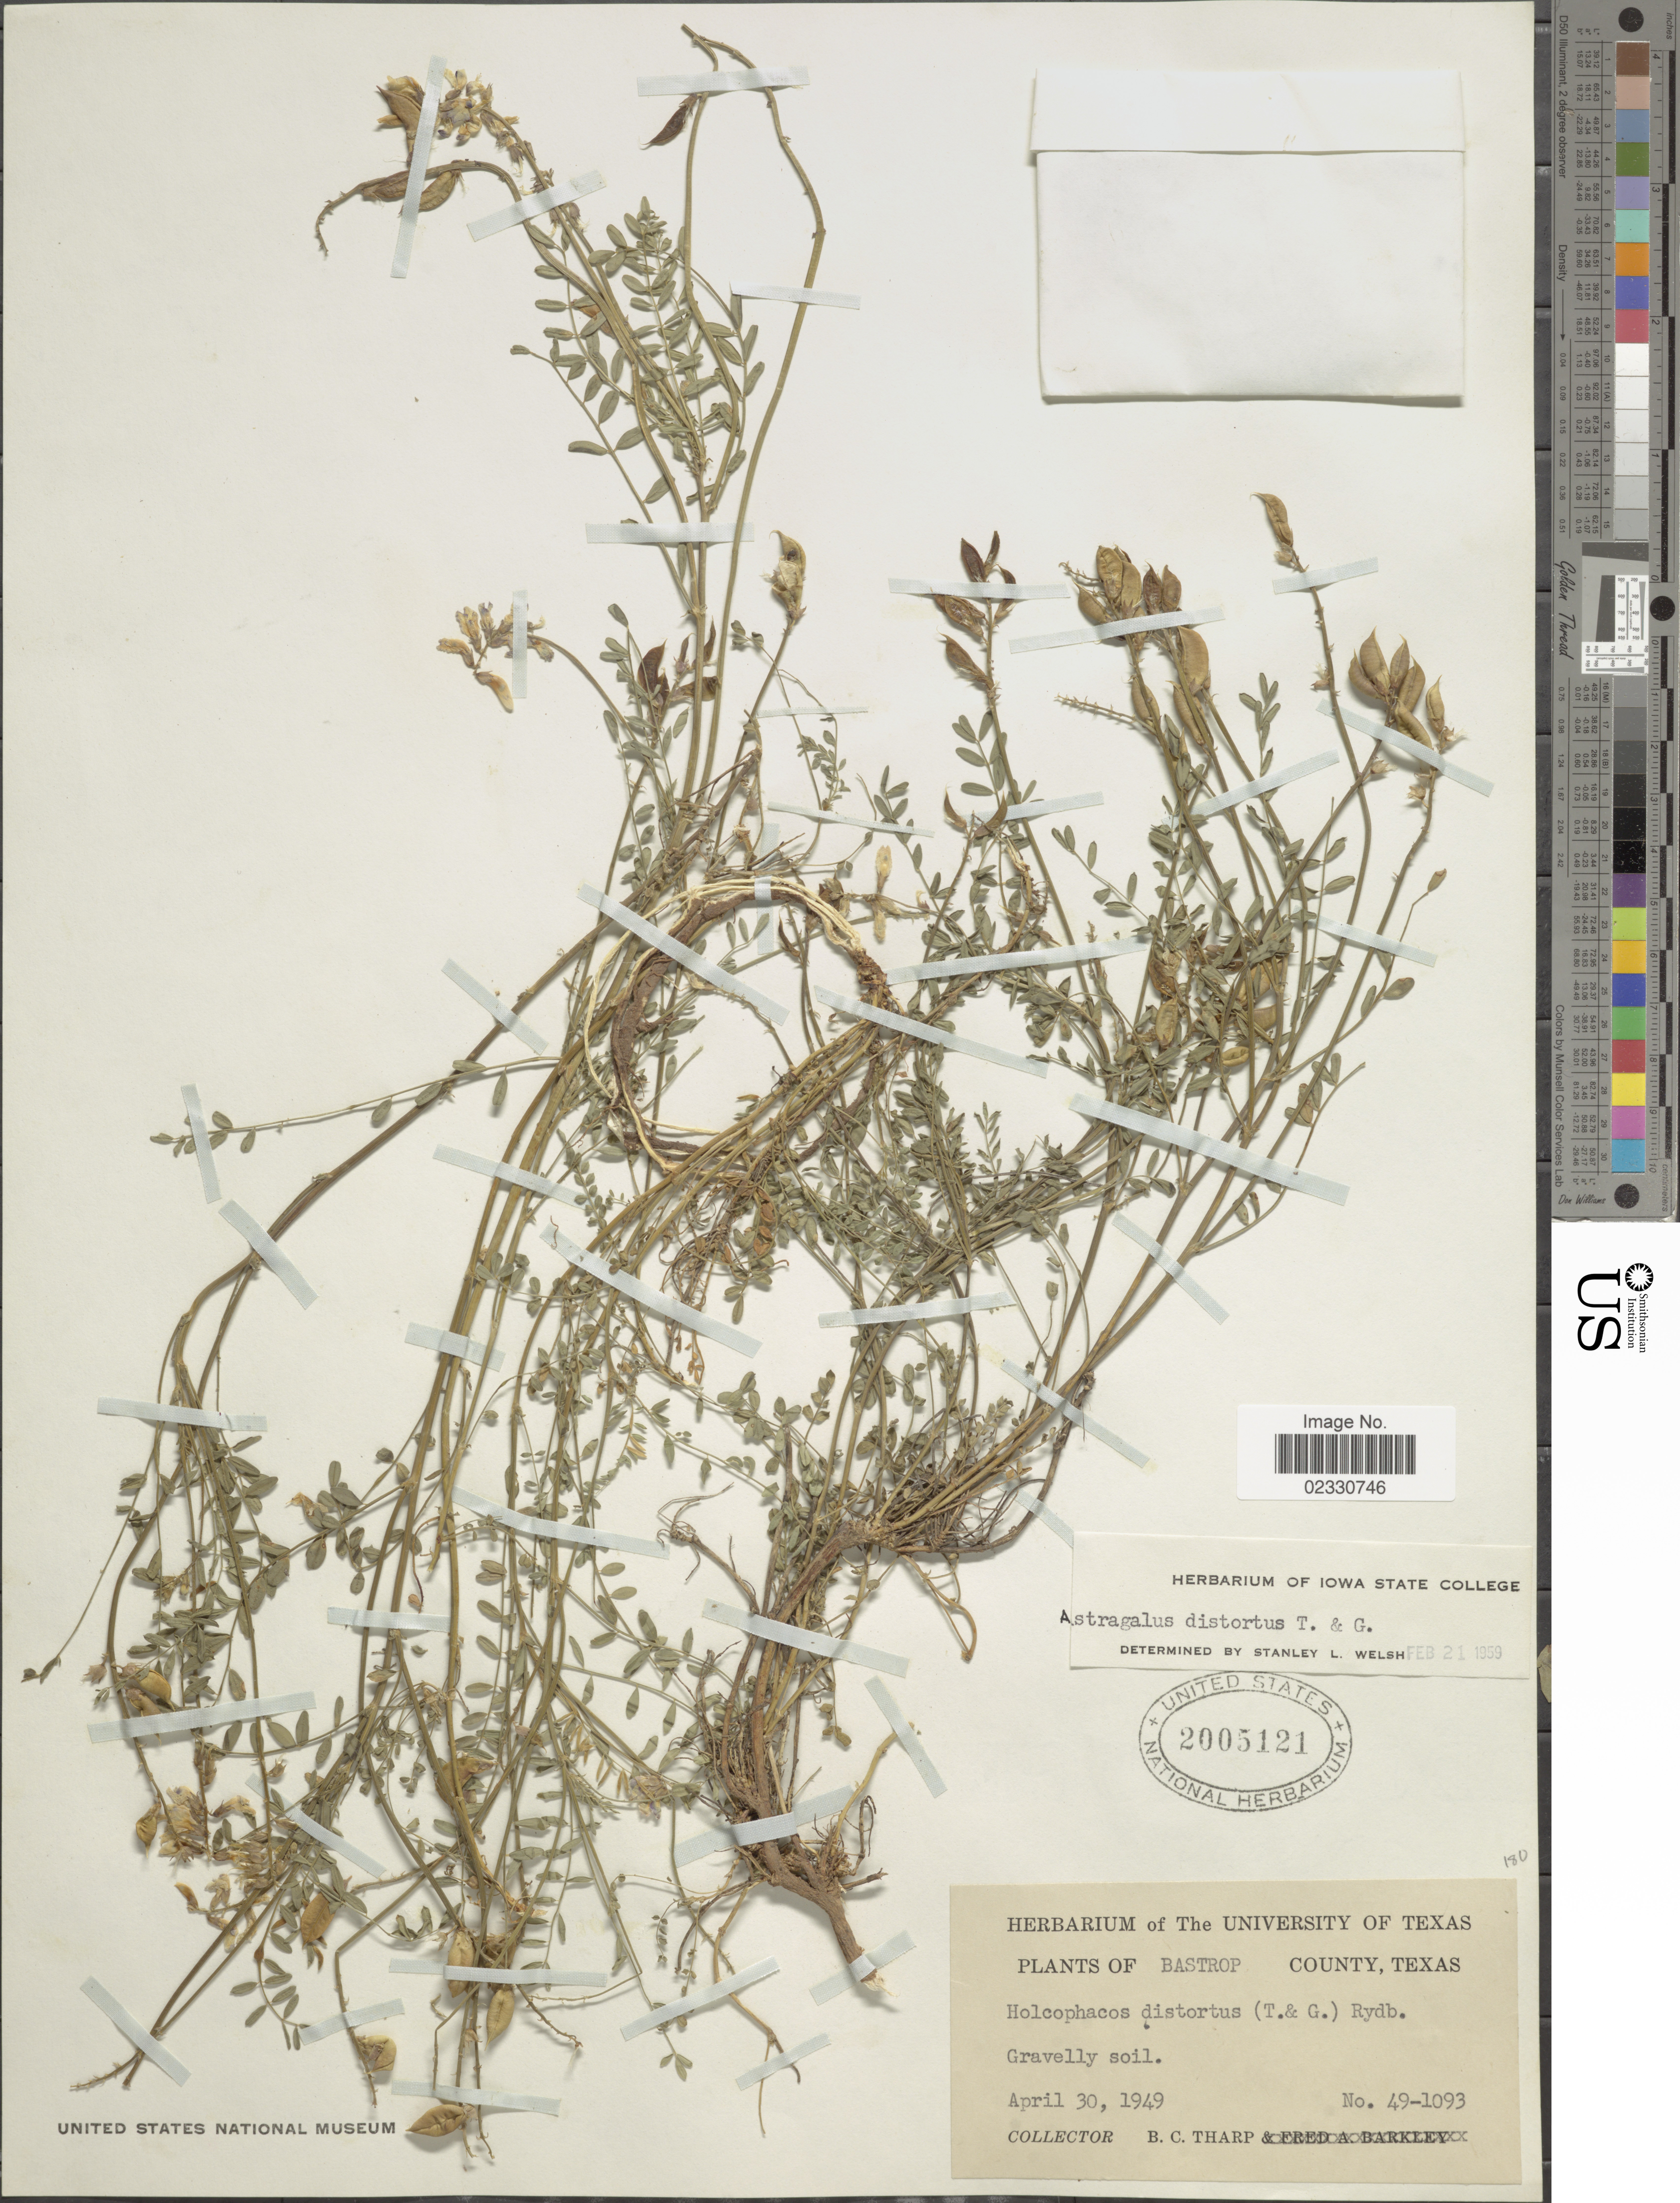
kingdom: Plantae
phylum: Tracheophyta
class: Magnoliopsida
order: Fabales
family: Fabaceae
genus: Astragalus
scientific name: Astragalus distortus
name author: Torr. & A. Gray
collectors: B. C. Tharp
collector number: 49-1093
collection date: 1949-04-30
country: United States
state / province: Texas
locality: Bastrop County, gravelly soil.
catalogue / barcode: US 2005121